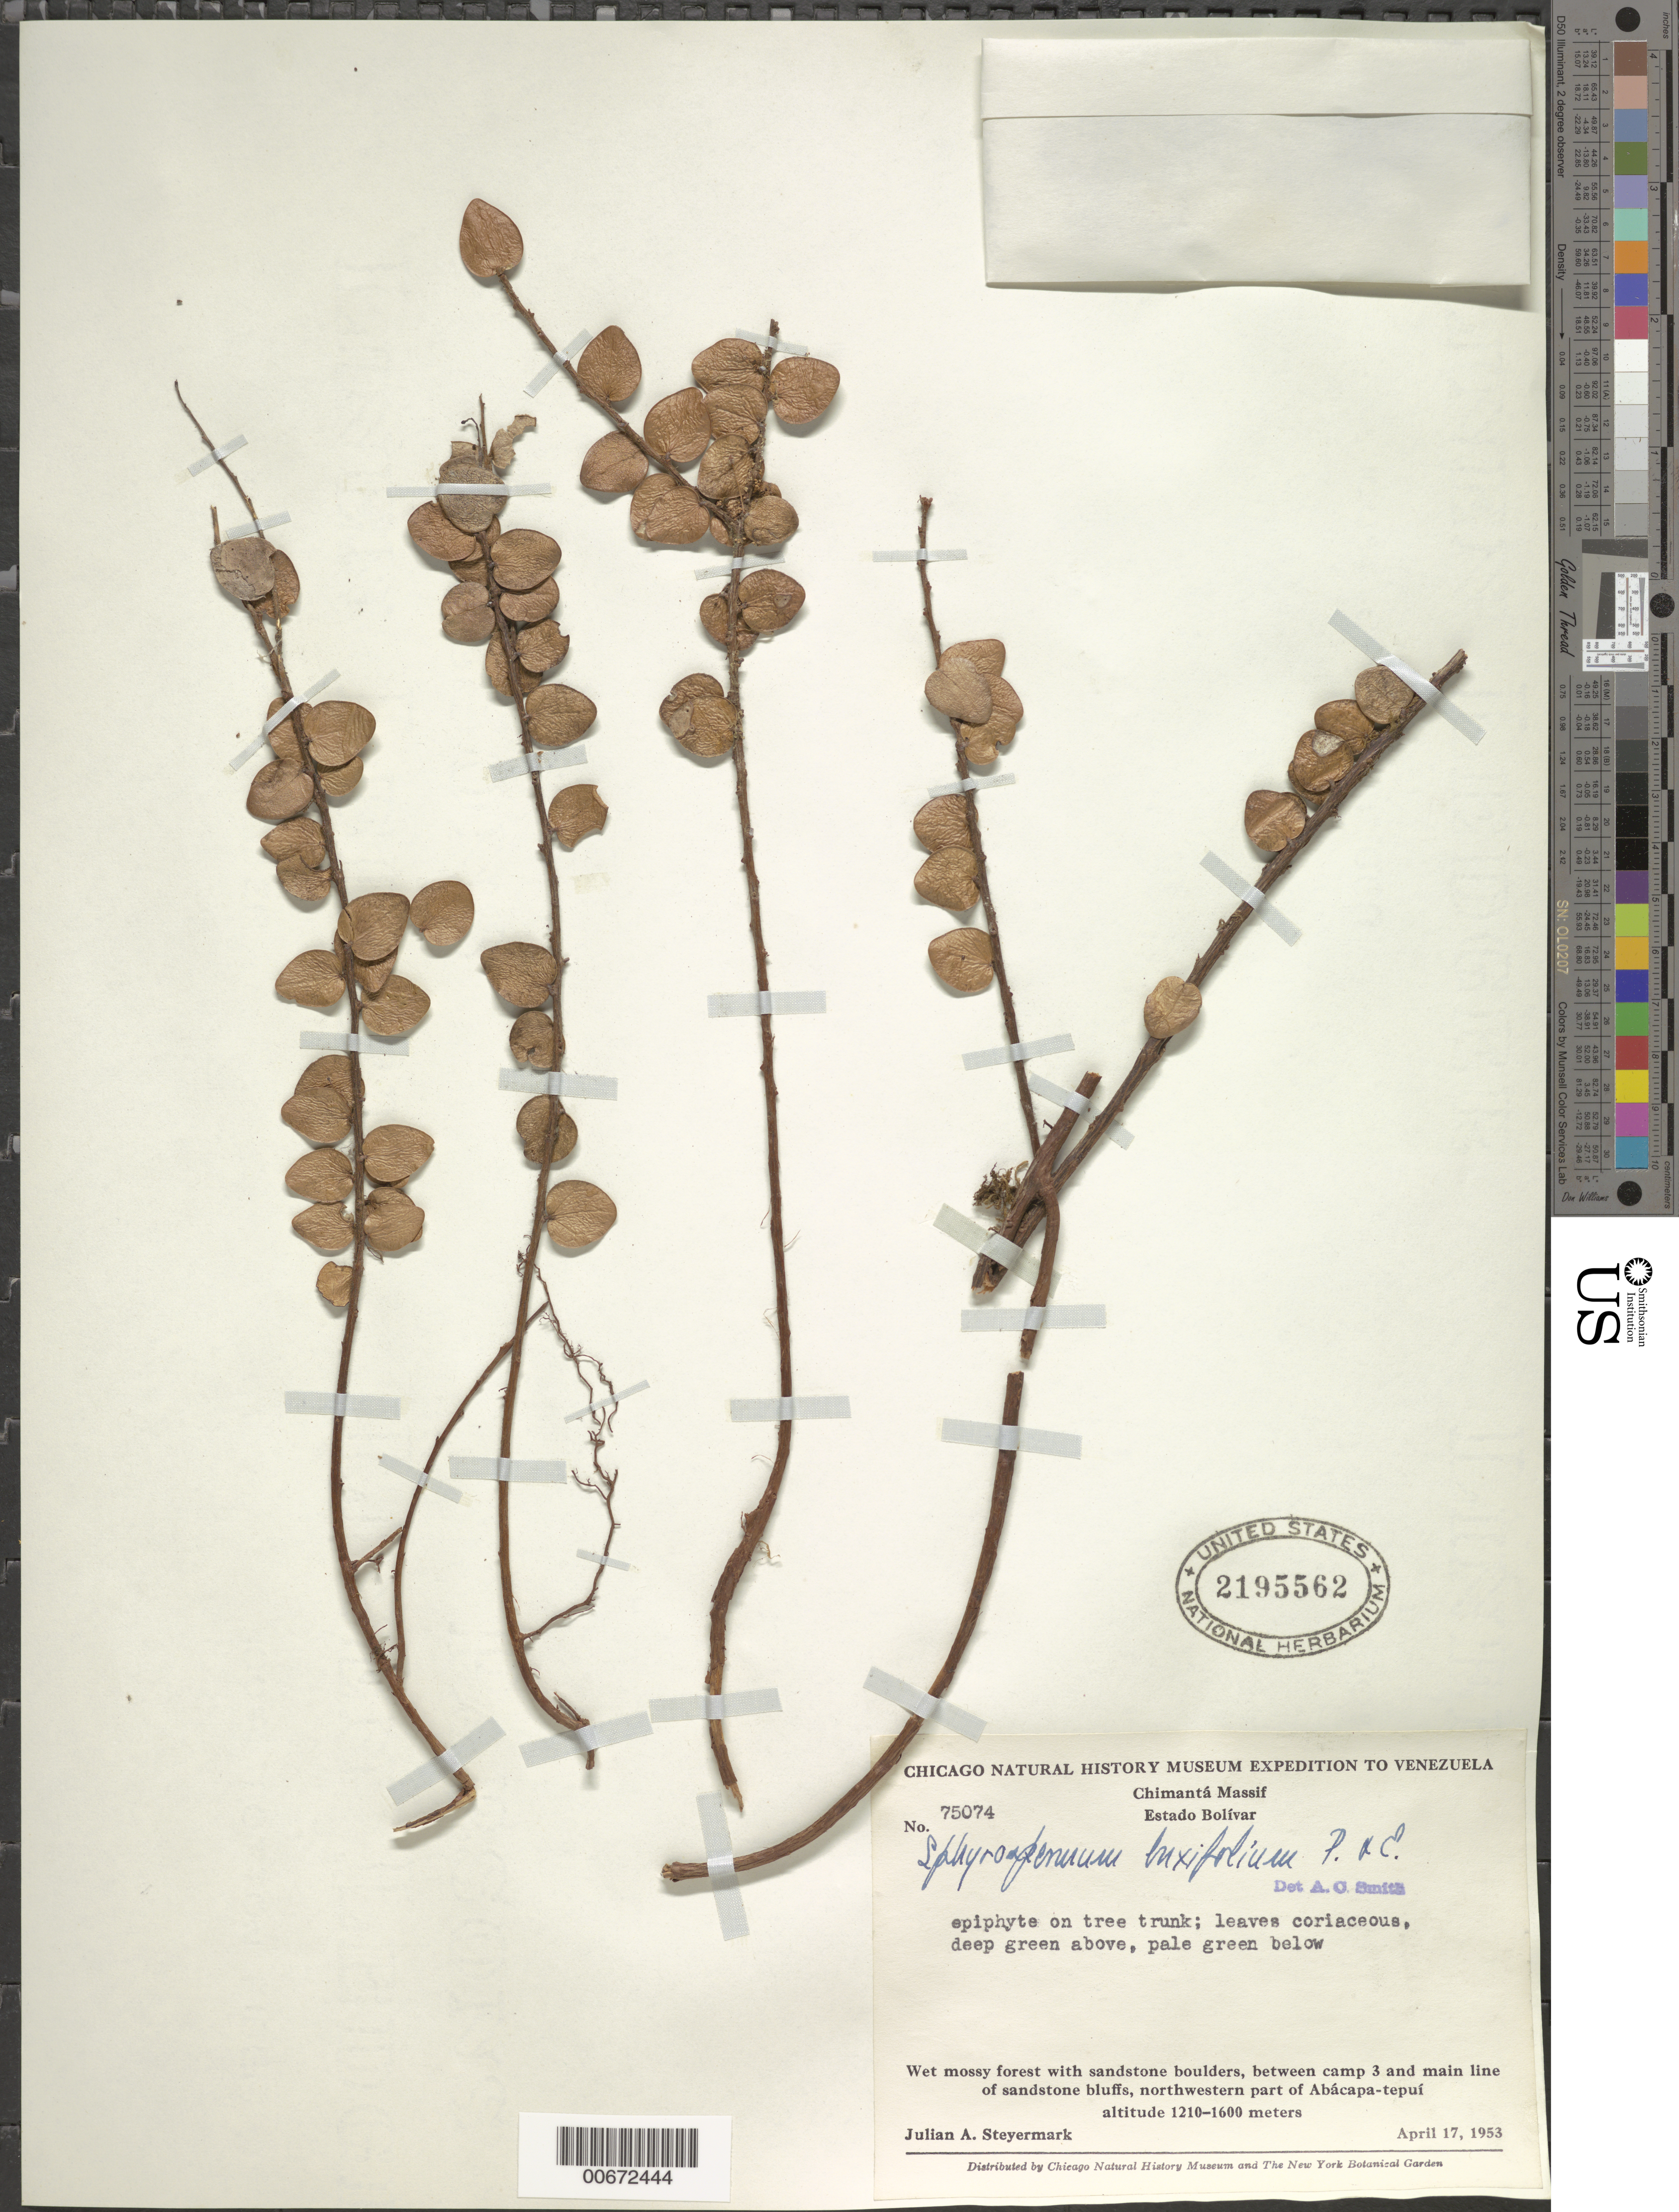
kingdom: Plantae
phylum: Tracheophyta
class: Magnoliopsida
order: Ericales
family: Ericaceae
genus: Sphyrospermum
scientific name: Sphyrospermum buxifolium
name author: Poepp. & Endl.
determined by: Smith, A. C.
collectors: J. Steyermark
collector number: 75074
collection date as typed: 17-Apr-53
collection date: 1953-04-17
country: Venezuela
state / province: Bolívar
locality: Chimantá Massif, Abácapa-tepuí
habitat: Wet mossy forest with sandstone boulders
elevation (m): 1210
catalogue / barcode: US 2195562